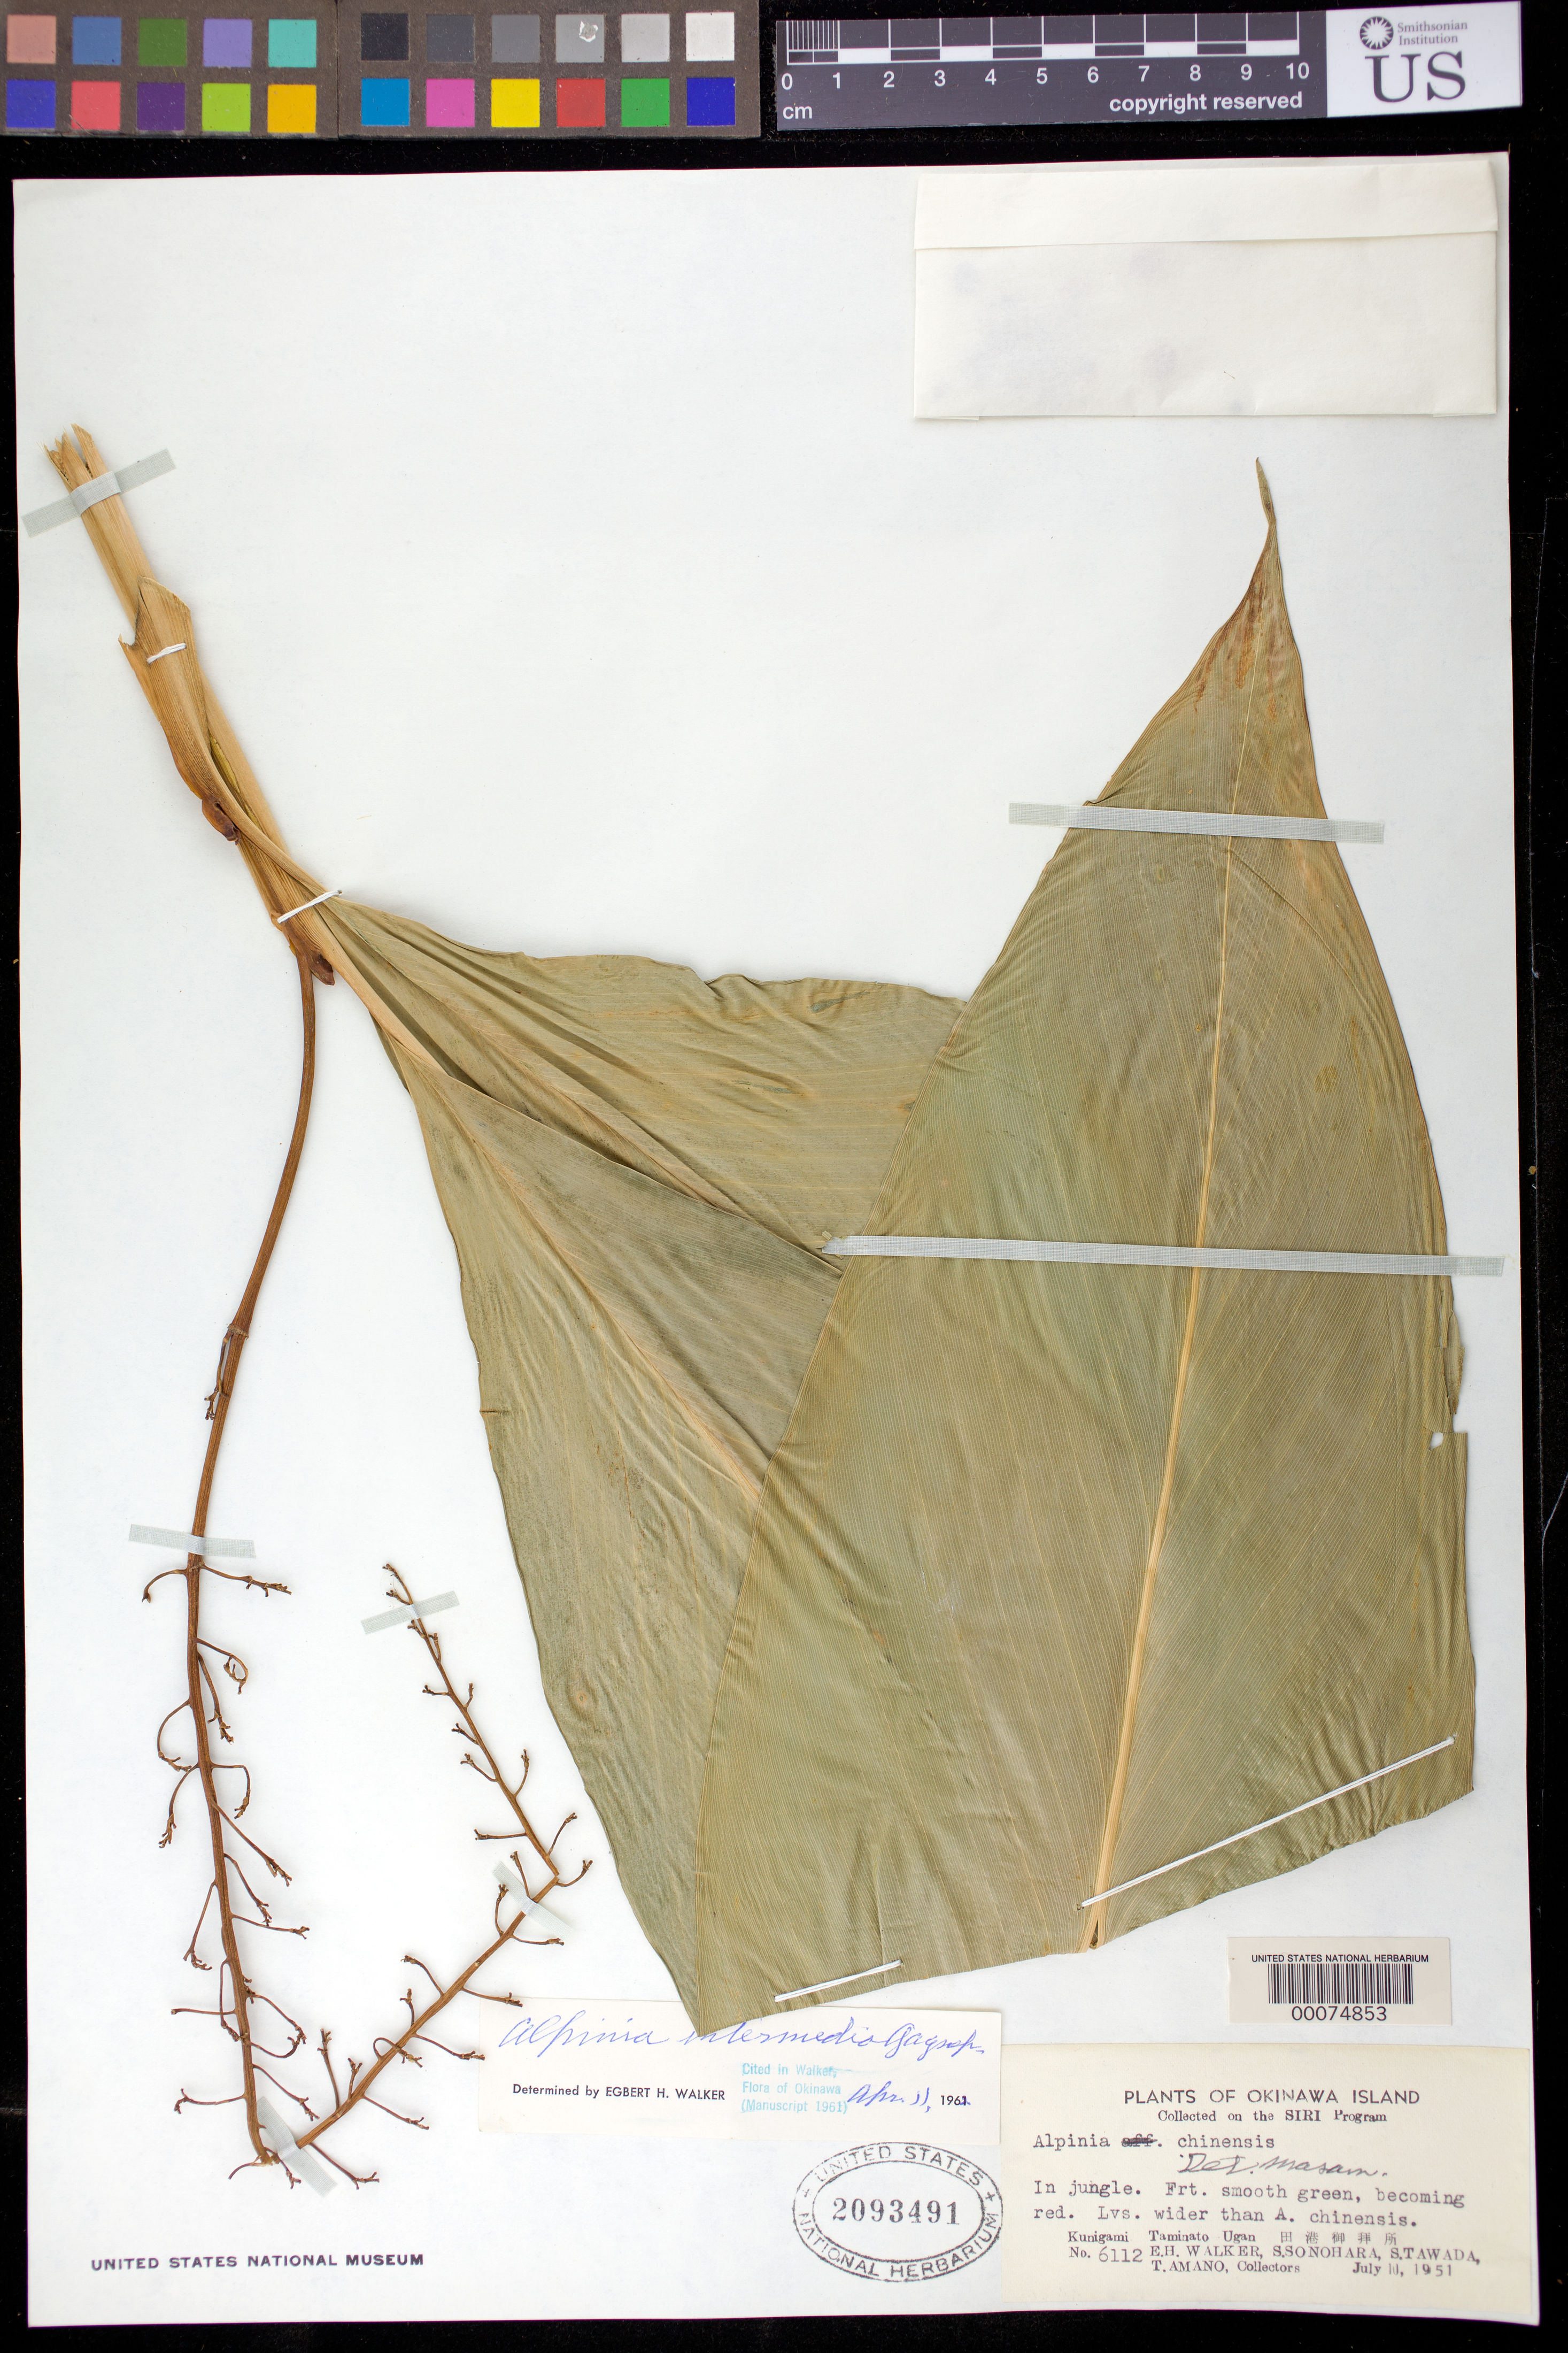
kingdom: Plantae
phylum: Tracheophyta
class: Liliopsida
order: Zingiberales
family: Zingiberaceae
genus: Alpinia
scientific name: Alpinia intermedia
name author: Gagnep.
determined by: Walker, E. H.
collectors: E. H. Walker, S. Sonohara, S. Tawada & T. Amano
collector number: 6112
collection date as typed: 10 Jul 1951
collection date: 1951-07-10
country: Japan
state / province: Okinawa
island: Okinawa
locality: Okinawa i., kunigami taminato ugan [Okinawa Is.]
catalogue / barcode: US 2093491